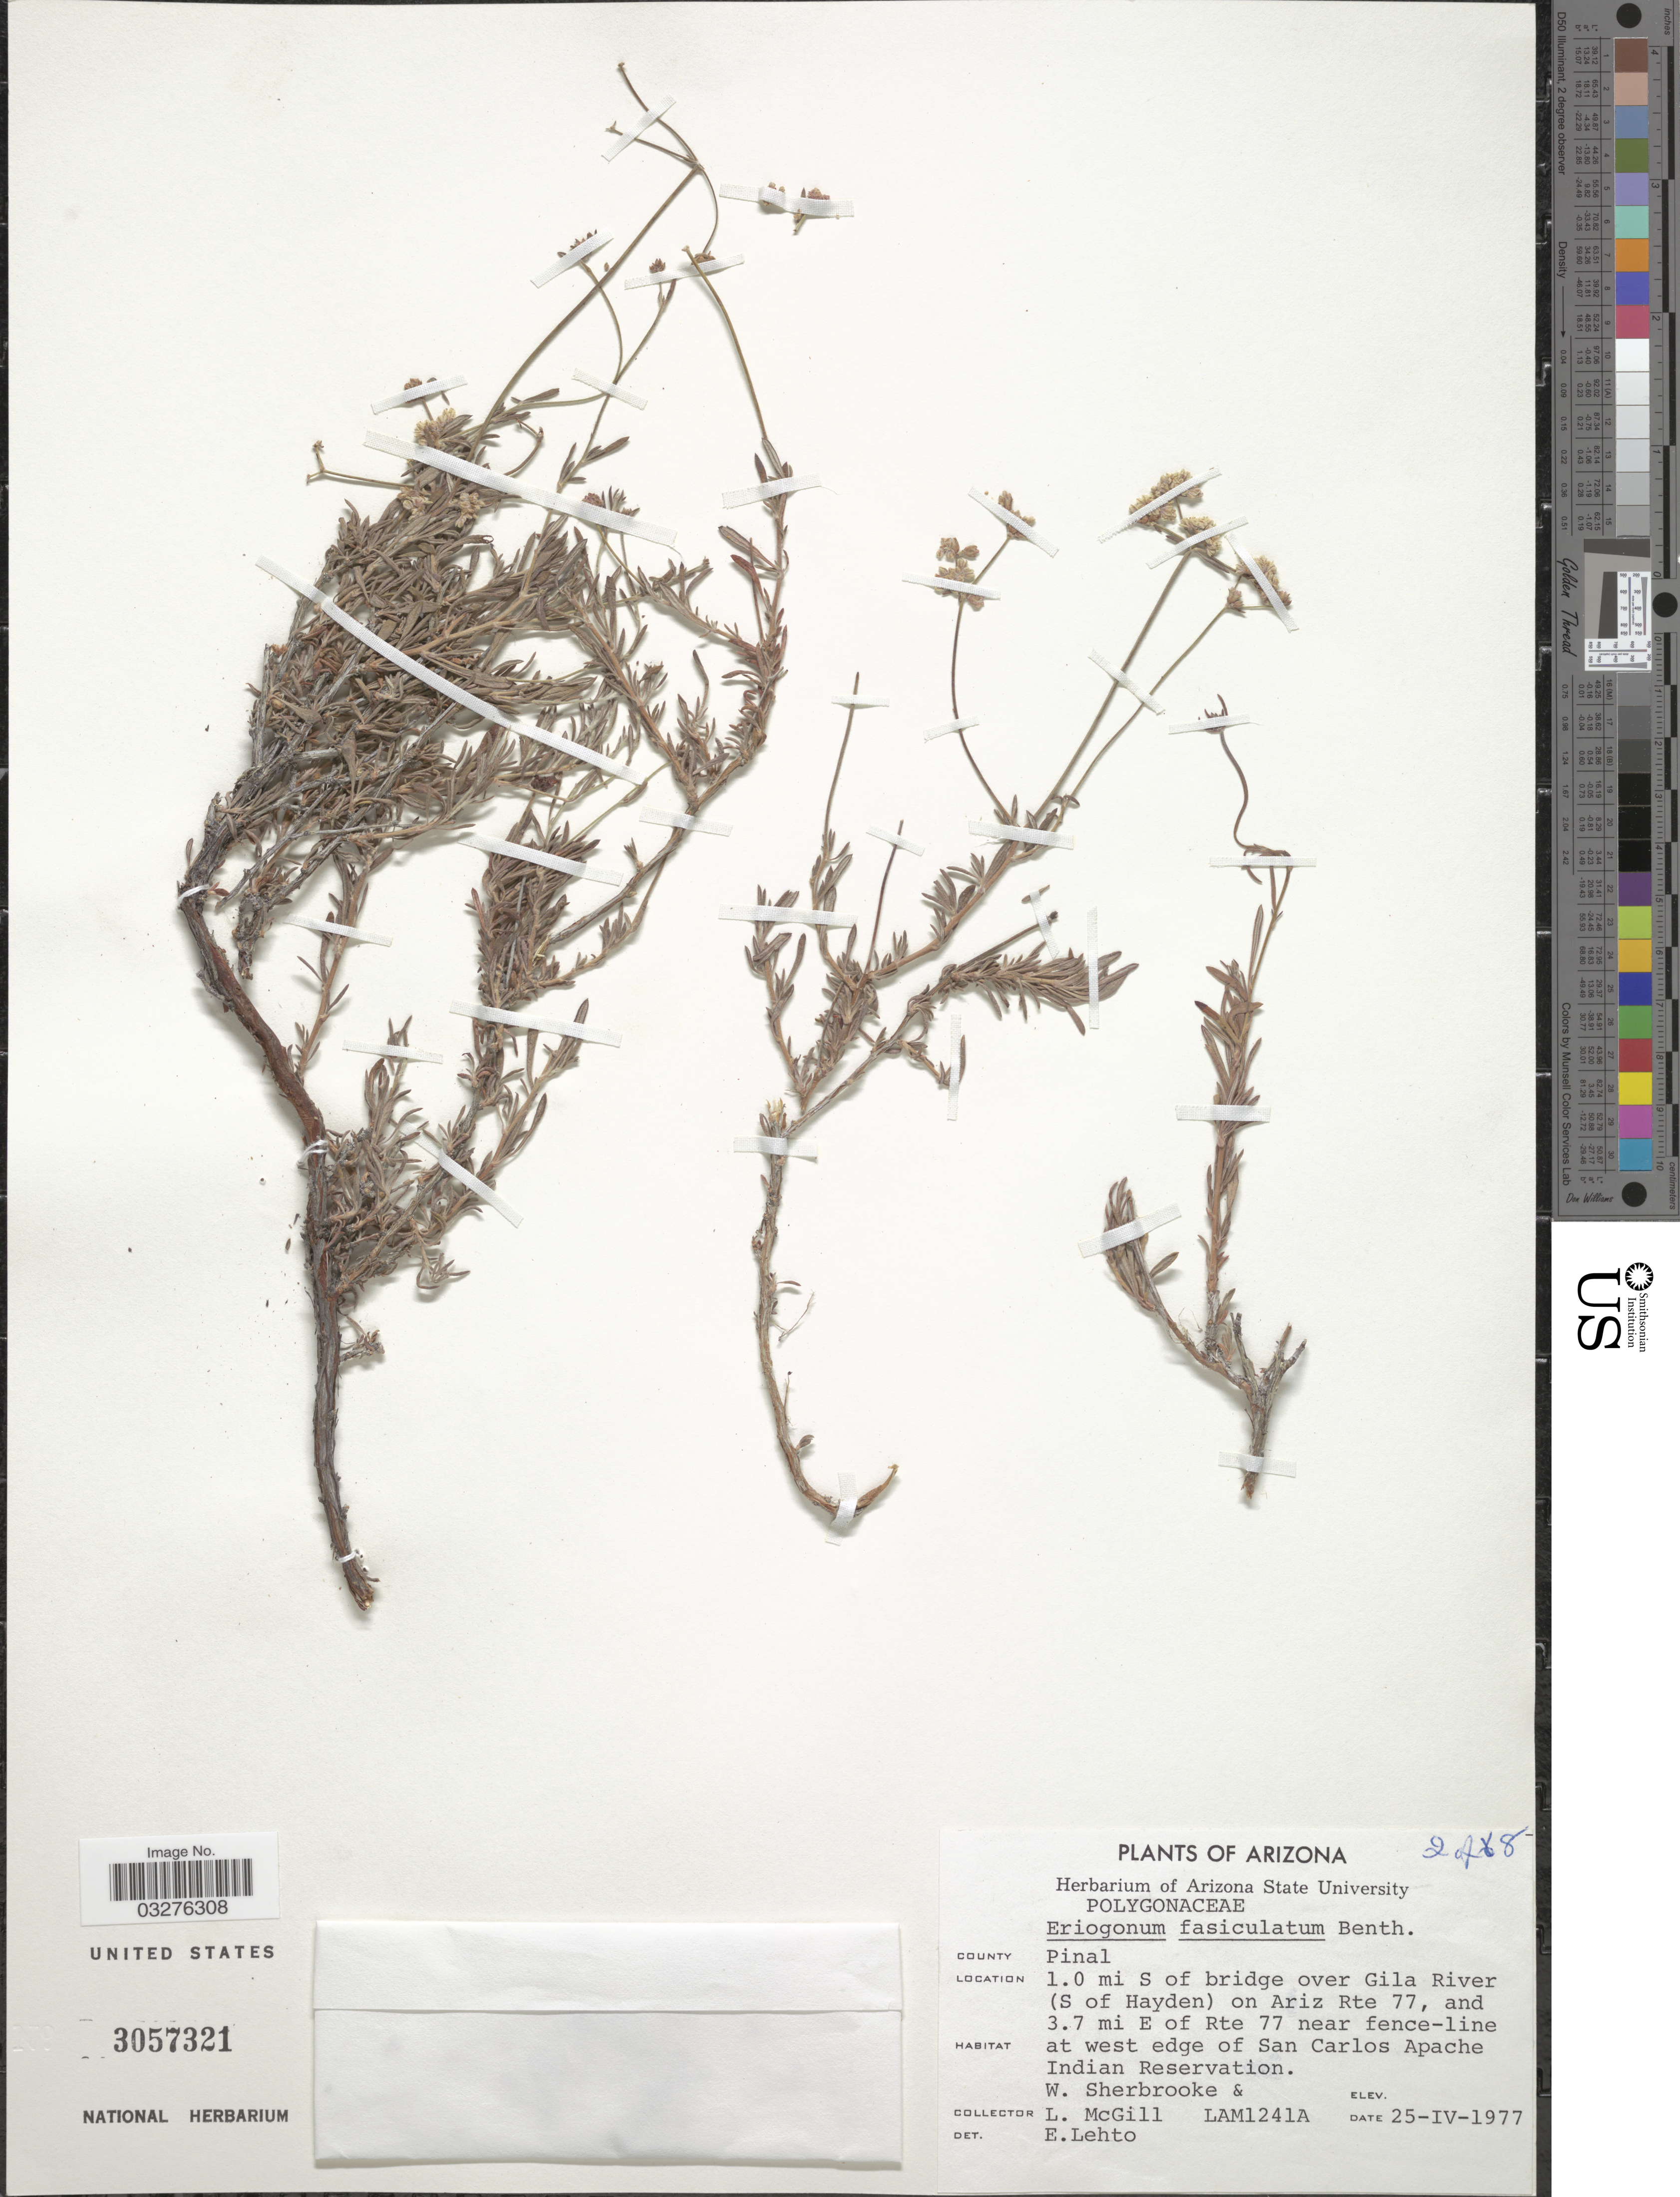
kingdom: Plantae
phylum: Tracheophyta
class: Magnoliopsida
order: Caryophyllales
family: Polygonaceae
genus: Eriogonum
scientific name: Eriogonum fasciculatum var. foliolosum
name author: (Nutt.) S. Stokes ex Abrams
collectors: W. Sherbrooke & L. McGill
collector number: LAM1241A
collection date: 1977-04-25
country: United States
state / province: Arizona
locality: County Pinal, 1.0 mi S of bridge over Gila River (S of Hayden) on Ariz Rte 77, and 3.7 mi E of Rte 77 near fence-line, at west edge of San Carlos Apache Indian Reservation.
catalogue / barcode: US 3057321